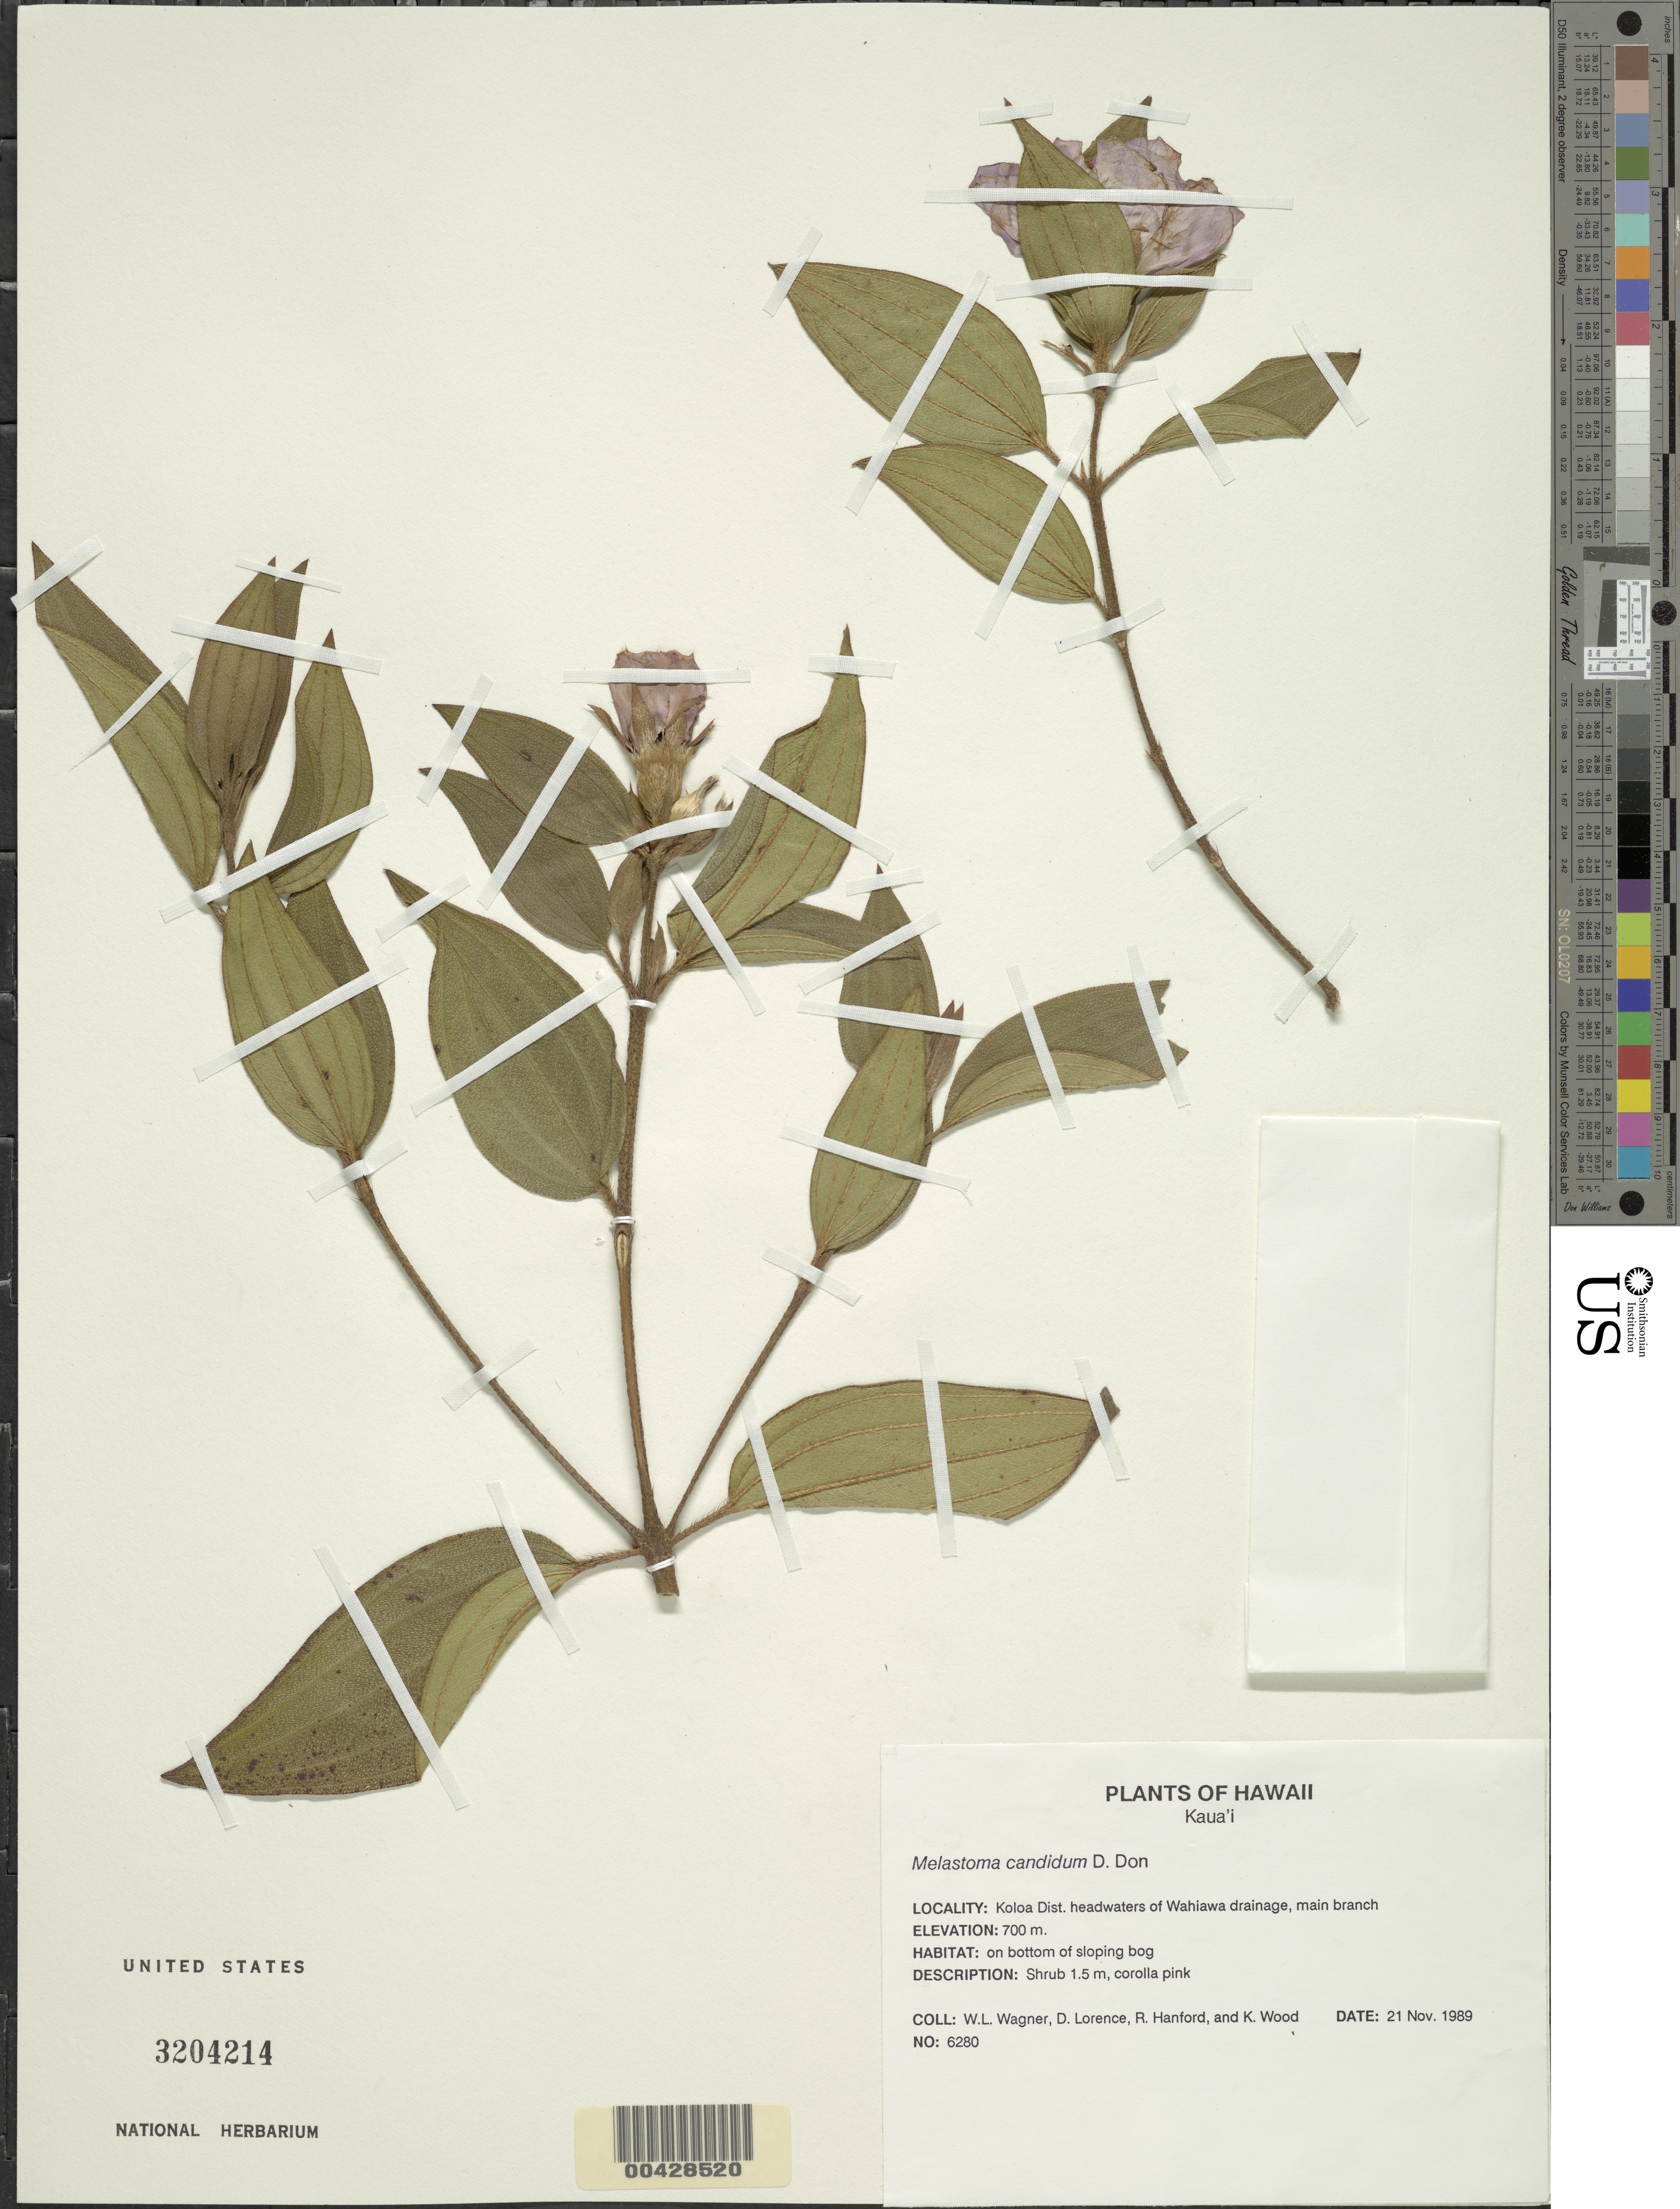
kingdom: Plantae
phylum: Tracheophyta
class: Magnoliopsida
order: Myrtales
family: Melastomataceae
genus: Melastoma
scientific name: Melastoma septemnervium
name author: Lour.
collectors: W. L. Wagner, D. Lorence, R. Hanford & K. Wood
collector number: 6280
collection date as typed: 21 Nov 1989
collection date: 1989-11-21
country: United States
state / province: Hawaii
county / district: Kauai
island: Kaua'i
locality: Koloa District, headwaters of Wahiawa drainage, main branch.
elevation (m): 700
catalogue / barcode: US 3204214